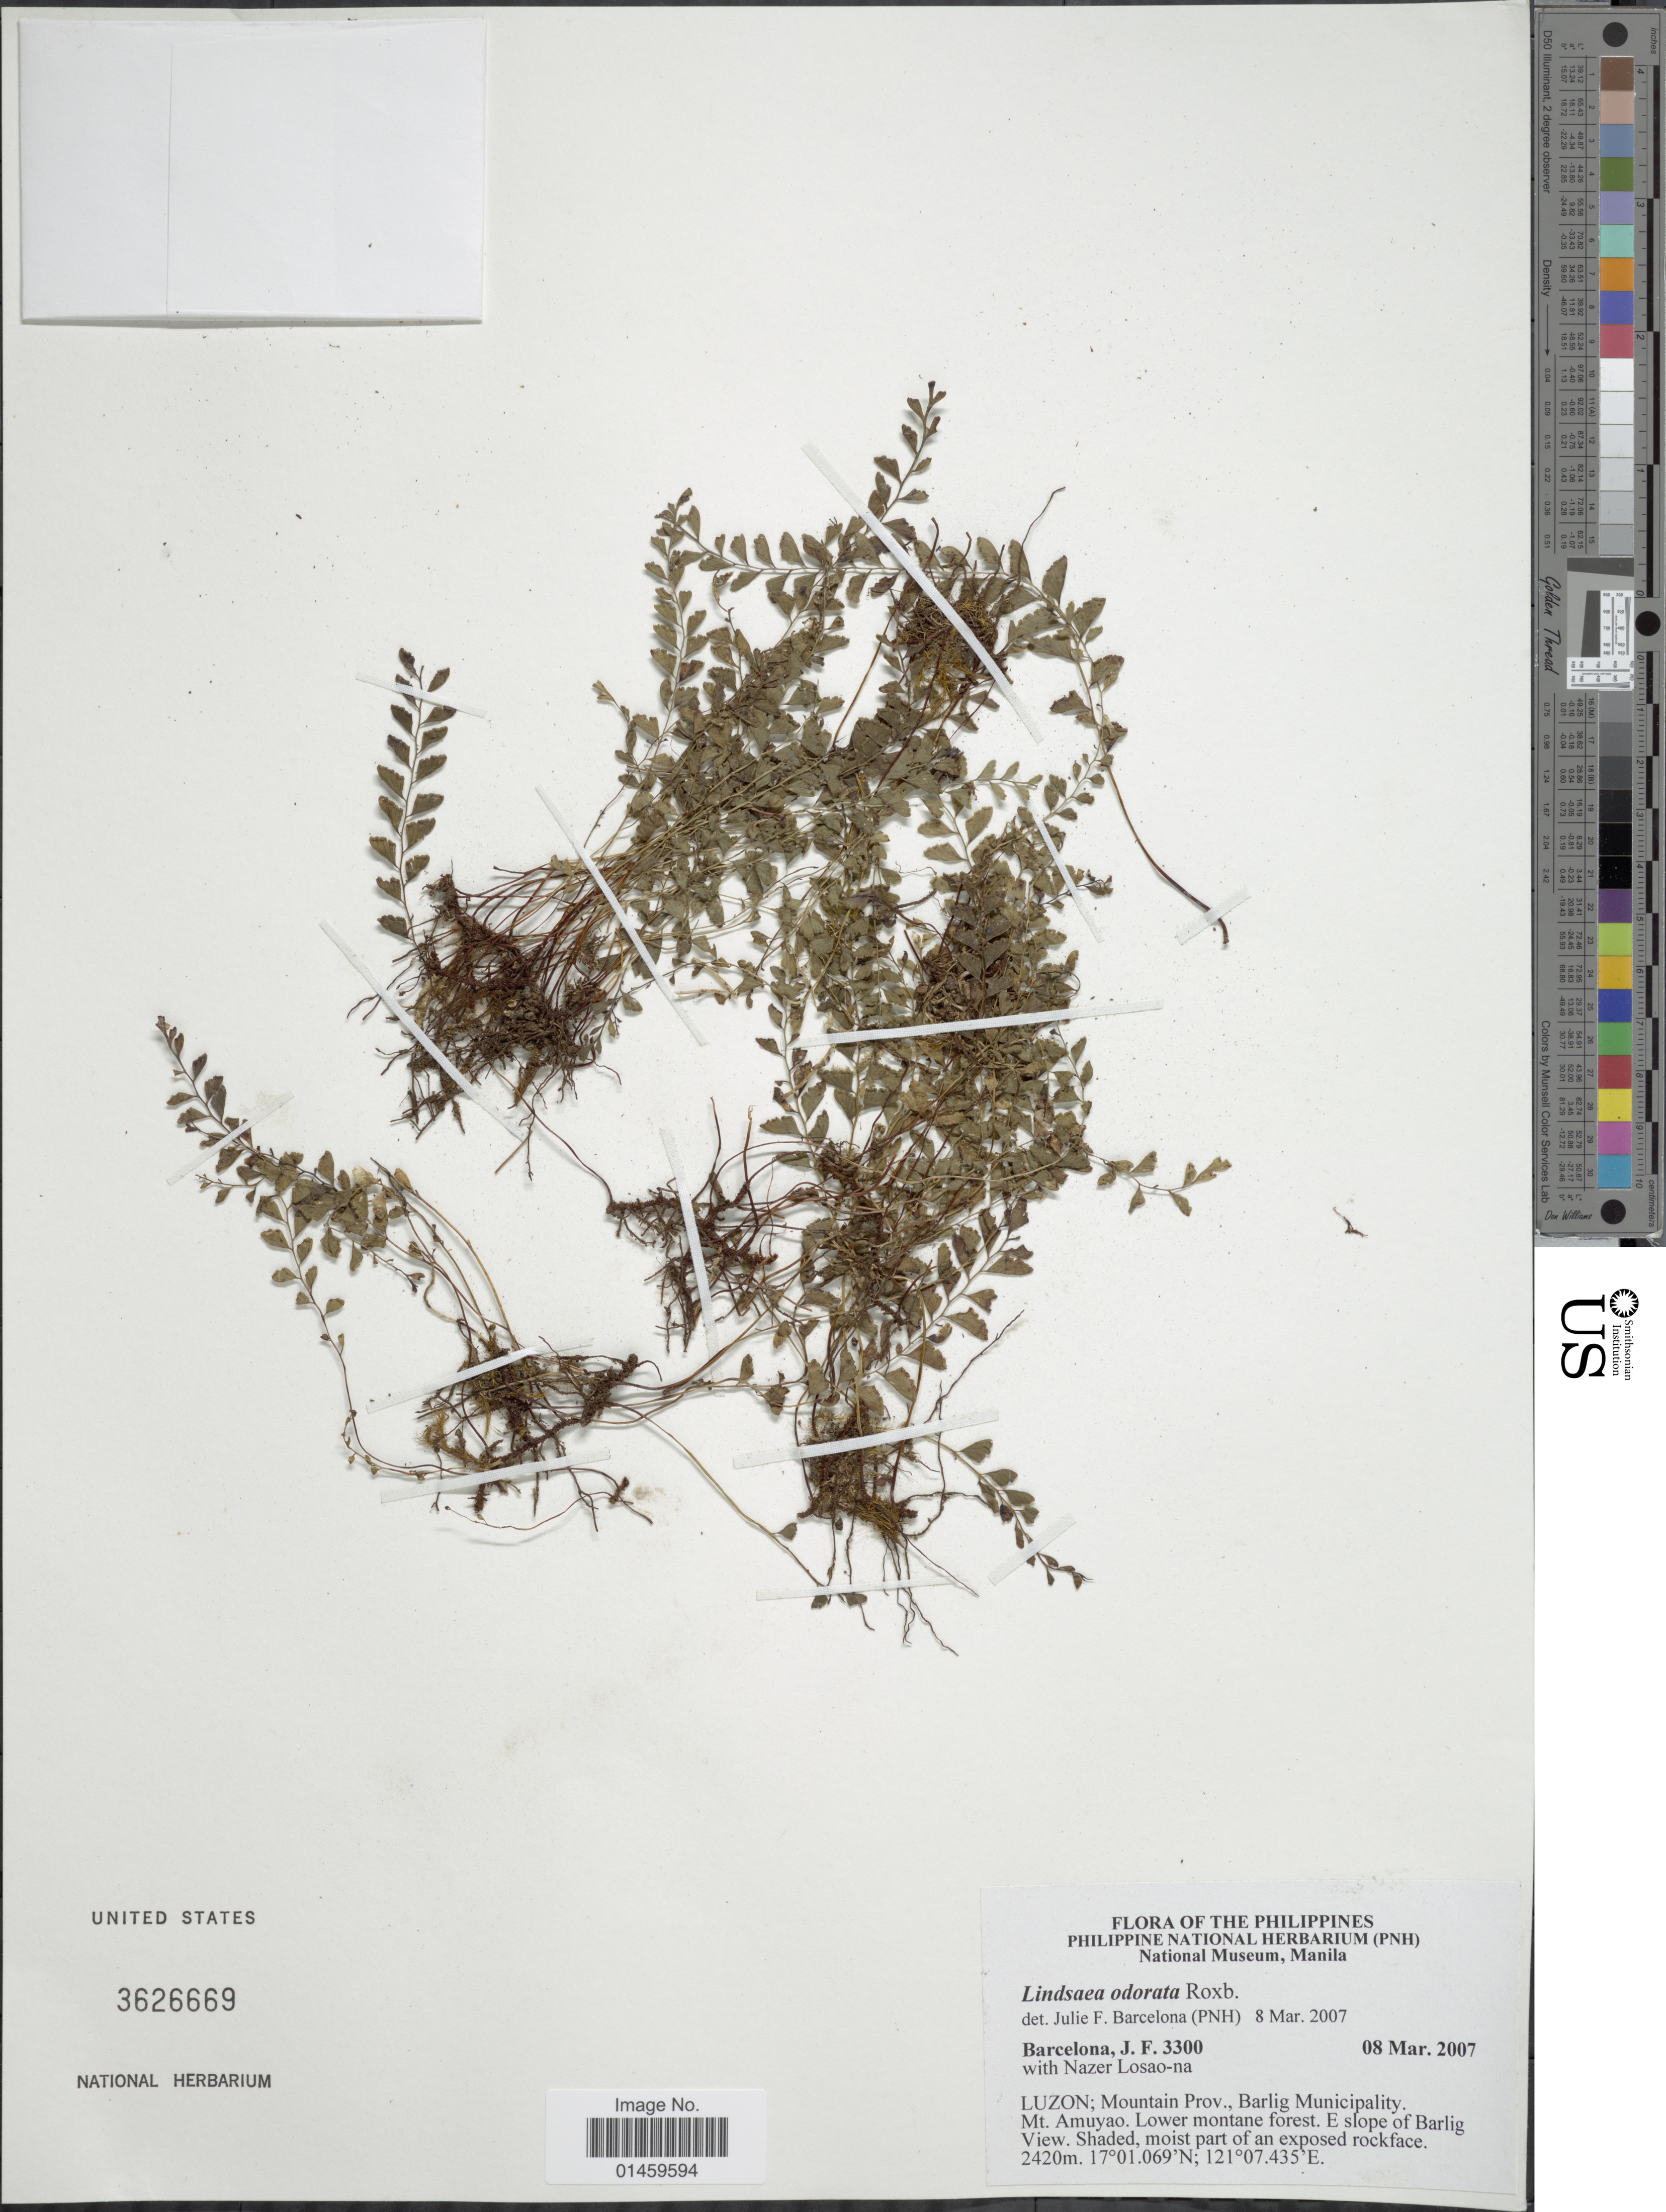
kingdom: Plantae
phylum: Tracheophyta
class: Polypodiopsida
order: Polypodiales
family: Lindsaeaceae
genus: Lindsaea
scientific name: Lindsaea odorata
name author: Roxb.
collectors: J. F. Barcelona & N. Losao-na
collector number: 3300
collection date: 2007-03-08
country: Philippines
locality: Luzon; Mountain Prov., Barlig Municipality. Mt. Amuyao. E slope of Barlig.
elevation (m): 2420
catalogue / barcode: US 3626669